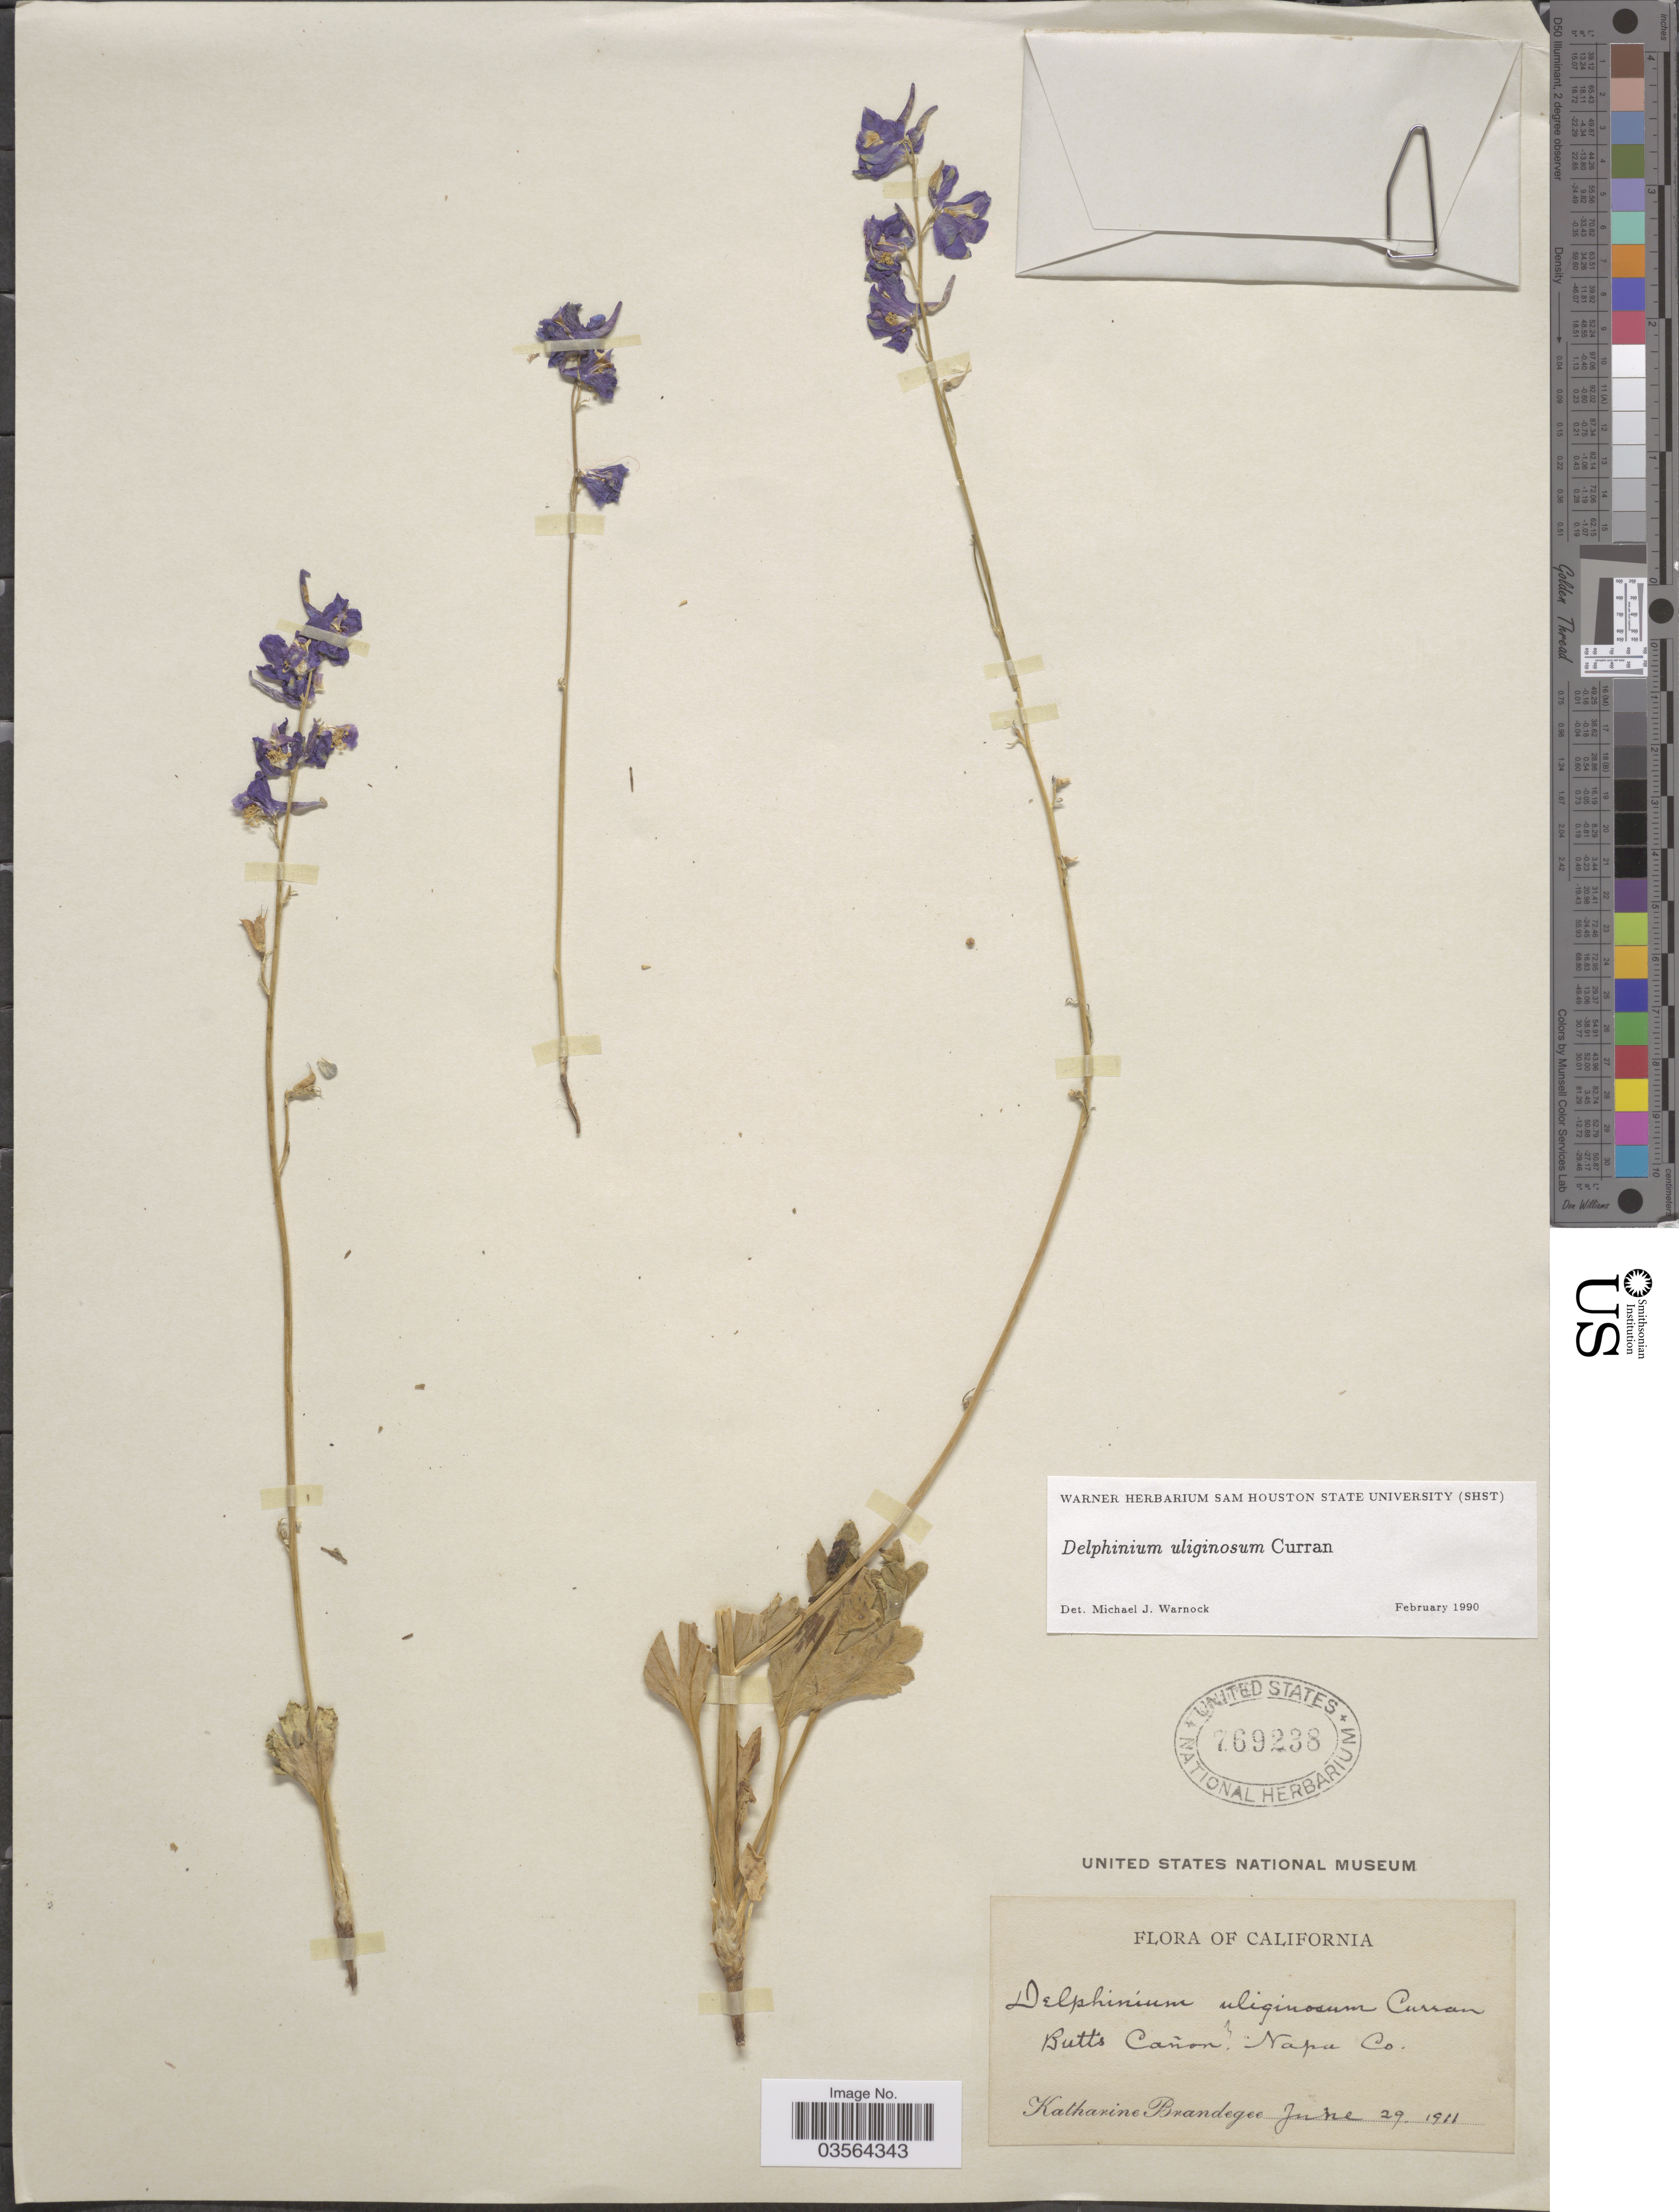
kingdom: Plantae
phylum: Tracheophyta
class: Magnoliopsida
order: Ranunculales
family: Ranunculaceae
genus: Delphinium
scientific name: Delphinium uliginosum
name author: Curran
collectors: M. K. Brandegee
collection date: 1911-06-29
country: United States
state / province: California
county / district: Napa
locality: Butts Cañon, Napa Co.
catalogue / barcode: US 769238